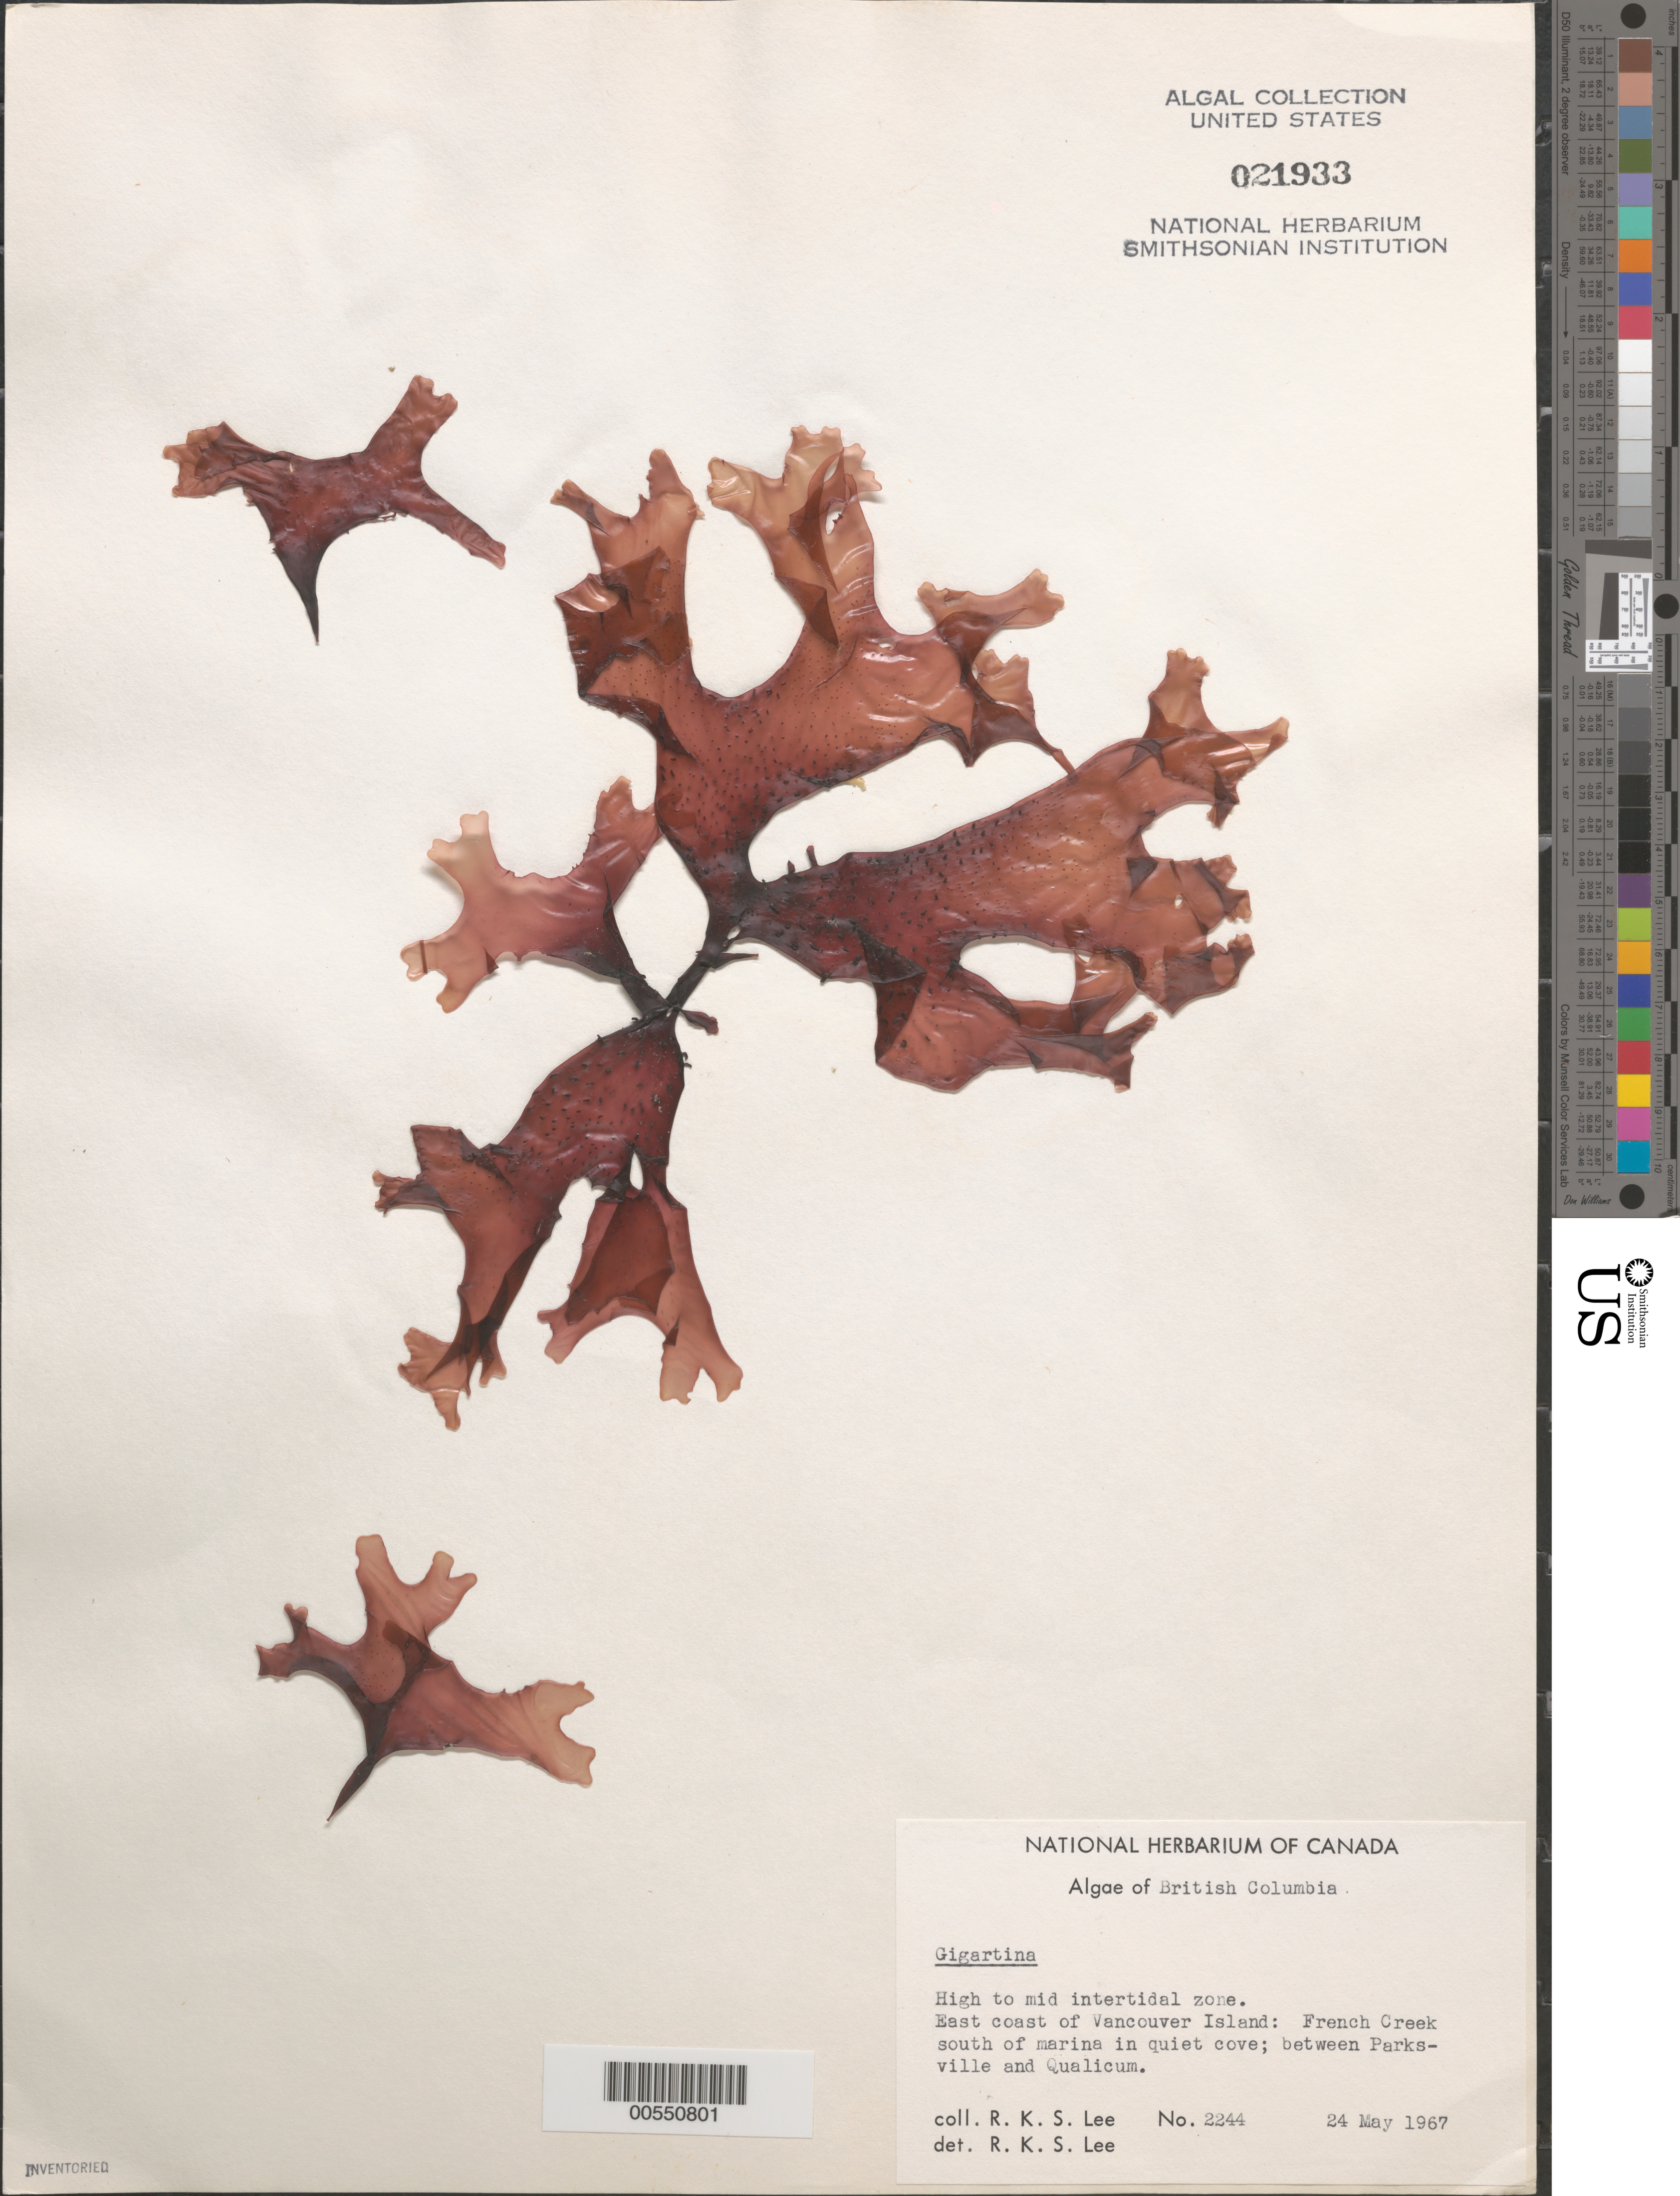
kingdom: Plantae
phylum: Rhodophyta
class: Florideophyceae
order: Gigartinales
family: Gigartinaceae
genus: Gigartina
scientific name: Gigartina sp.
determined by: Lee, R. K. S.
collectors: R. Lee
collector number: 2244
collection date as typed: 24 May 1967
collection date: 1967-05-24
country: Canada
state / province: British Columbia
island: Vancouver Island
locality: French Creek between Parksville and Qualicum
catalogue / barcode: US 21933